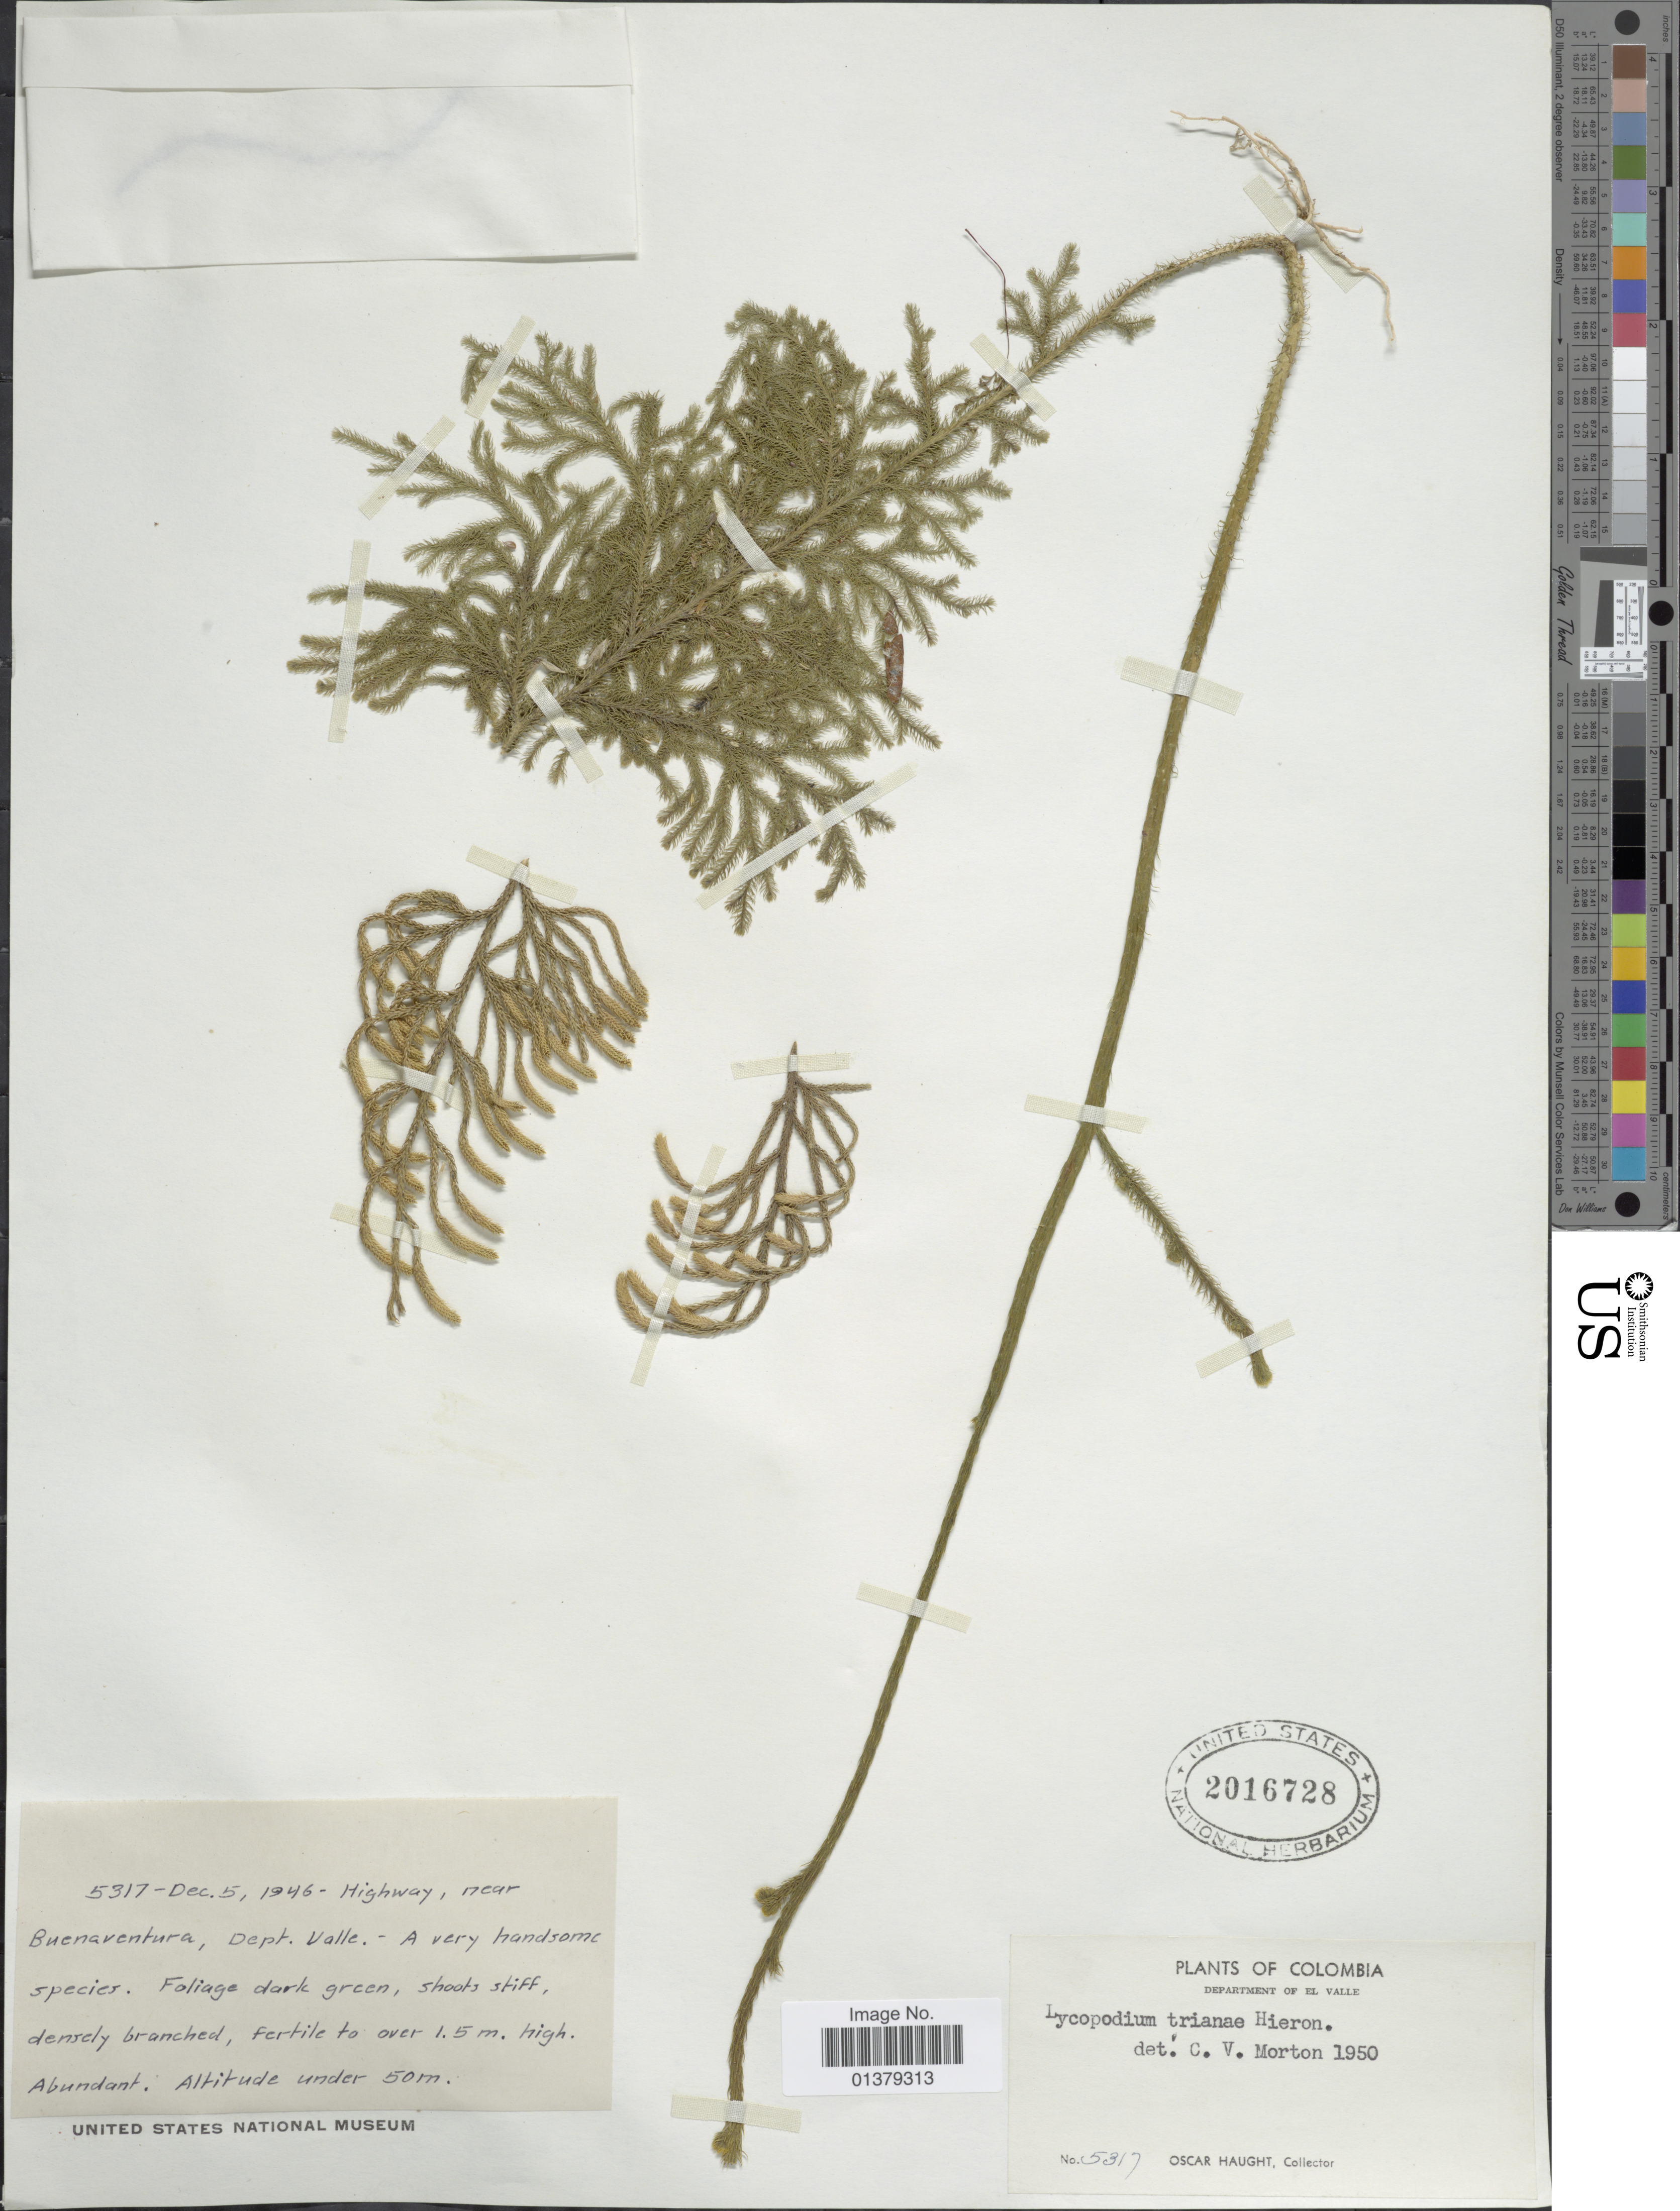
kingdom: Plantae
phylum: Tracheophyta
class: Lycopodiopsida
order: Lycopodiales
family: Lycopodiaceae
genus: Palhinhaea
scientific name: Palhinhaea trianae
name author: (Hieron.) Holub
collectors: O. L. Haught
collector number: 5317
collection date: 1946-12-05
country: Colombia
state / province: Valle del Cauca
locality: Highway, near Buenaventura, Dept Valle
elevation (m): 50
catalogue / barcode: US 2016728